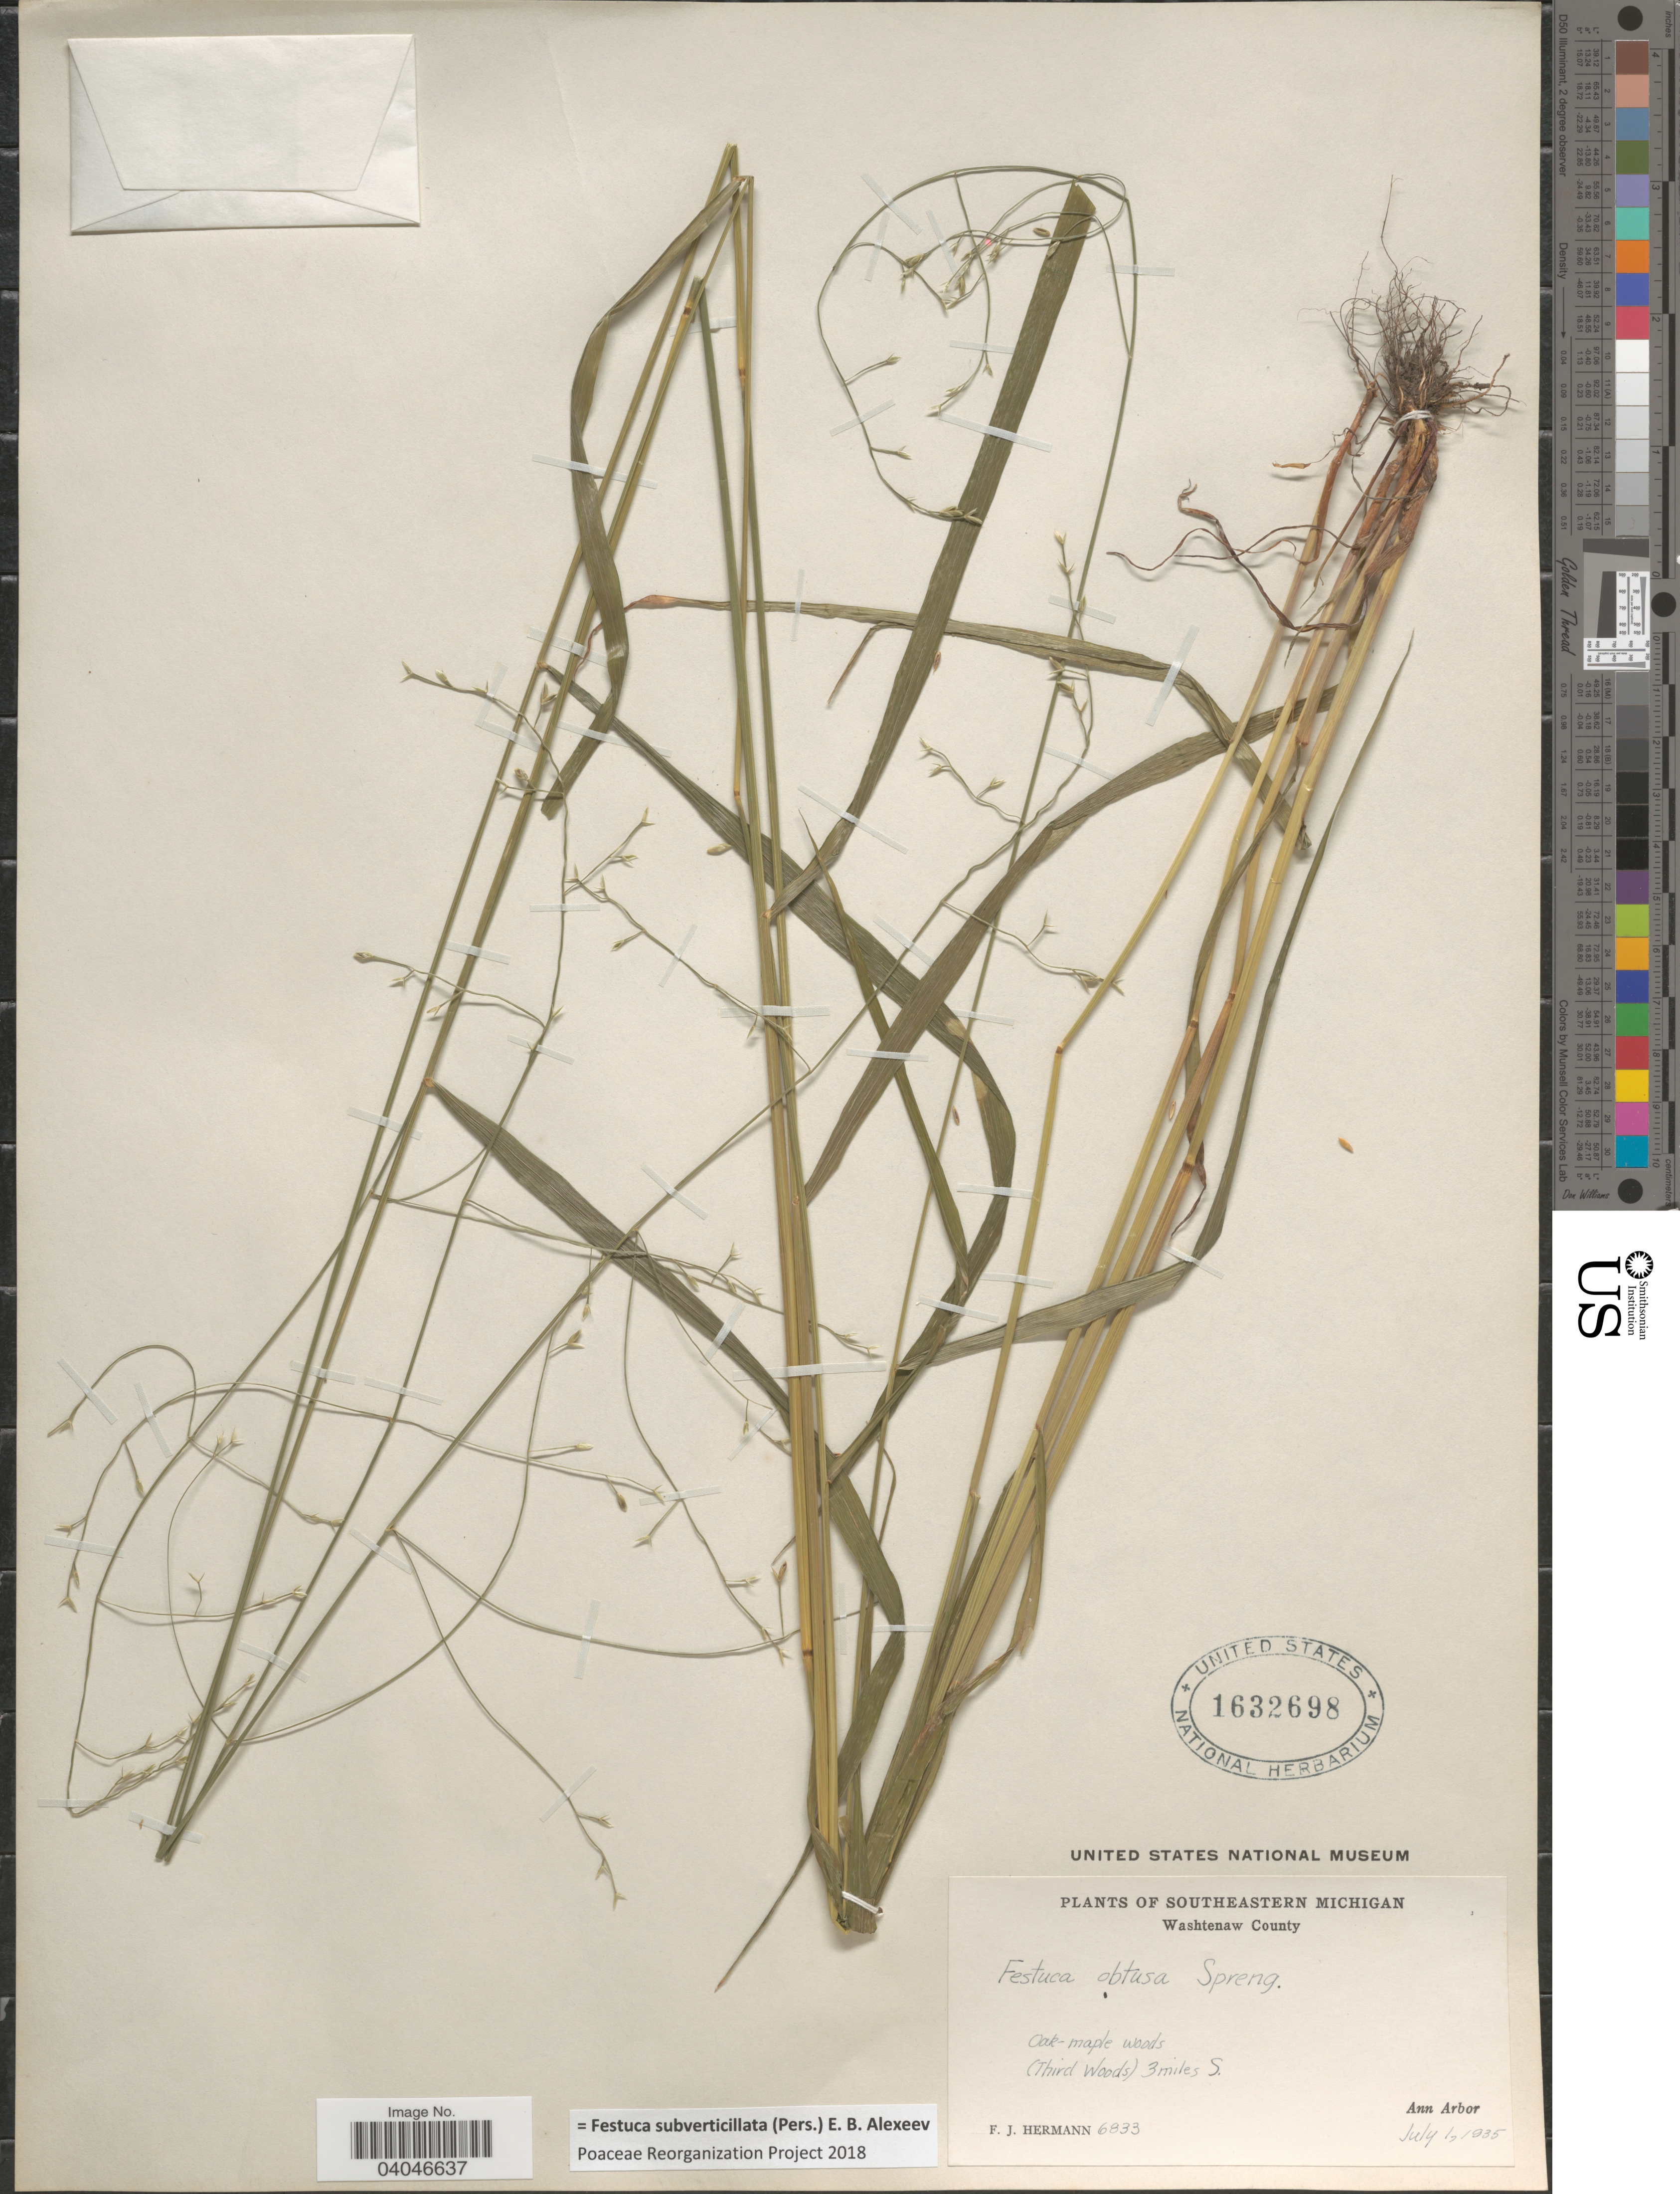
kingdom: Plantae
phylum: Tracheophyta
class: Liliopsida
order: Poales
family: Poaceae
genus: Festuca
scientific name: Festuca subverticillata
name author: (Pers.) E.B. Alexeev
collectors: F. J. Hermann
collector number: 6833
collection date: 1935-07-01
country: United States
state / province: Michigan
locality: Southeastern Michigan. Washtenaw County. (Third Woods) 3 miles S. Ann Arbor.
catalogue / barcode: US 1632698